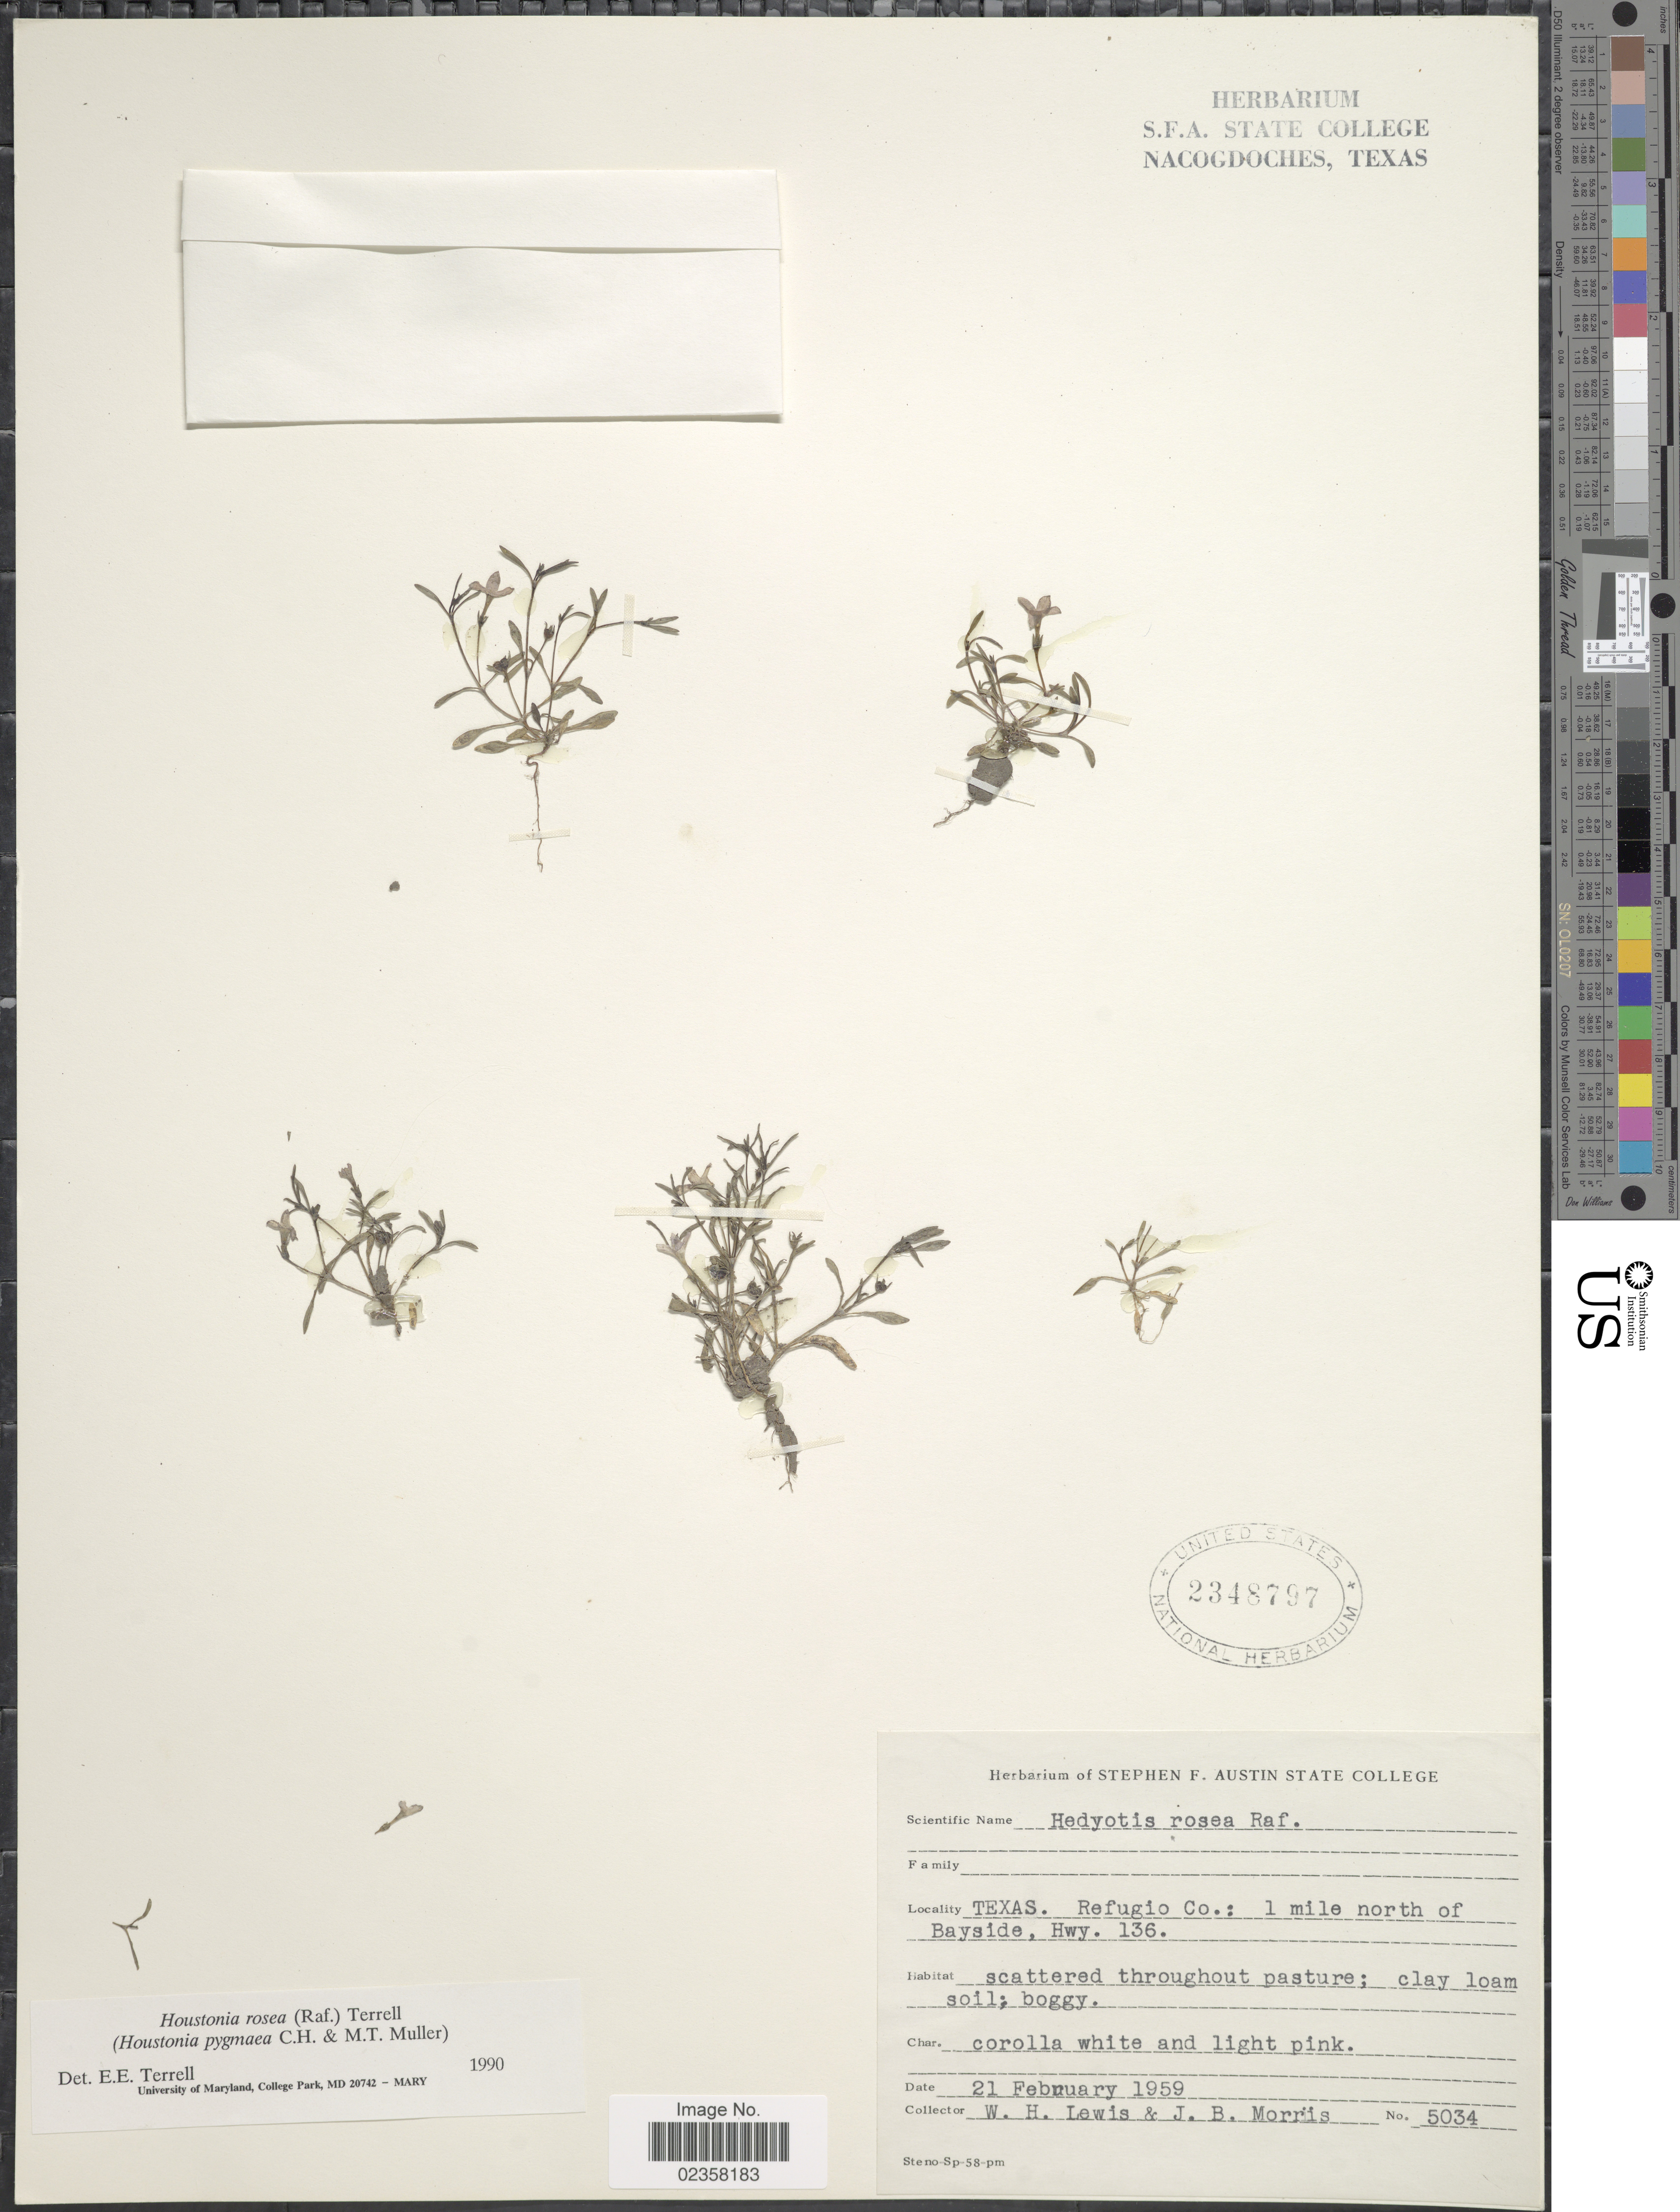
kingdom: Plantae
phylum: Tracheophyta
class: Magnoliopsida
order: Gentianales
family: Rubiaceae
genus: Houstonia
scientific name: Houstonia rosea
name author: (Raf.) Terrell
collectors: W. H. Lewis & J. Morris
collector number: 5034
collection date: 1959-02-21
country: United States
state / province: Texas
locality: Refugio Co.: 1 mile north of Bayside, Hwy. 136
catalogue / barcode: US 2348797